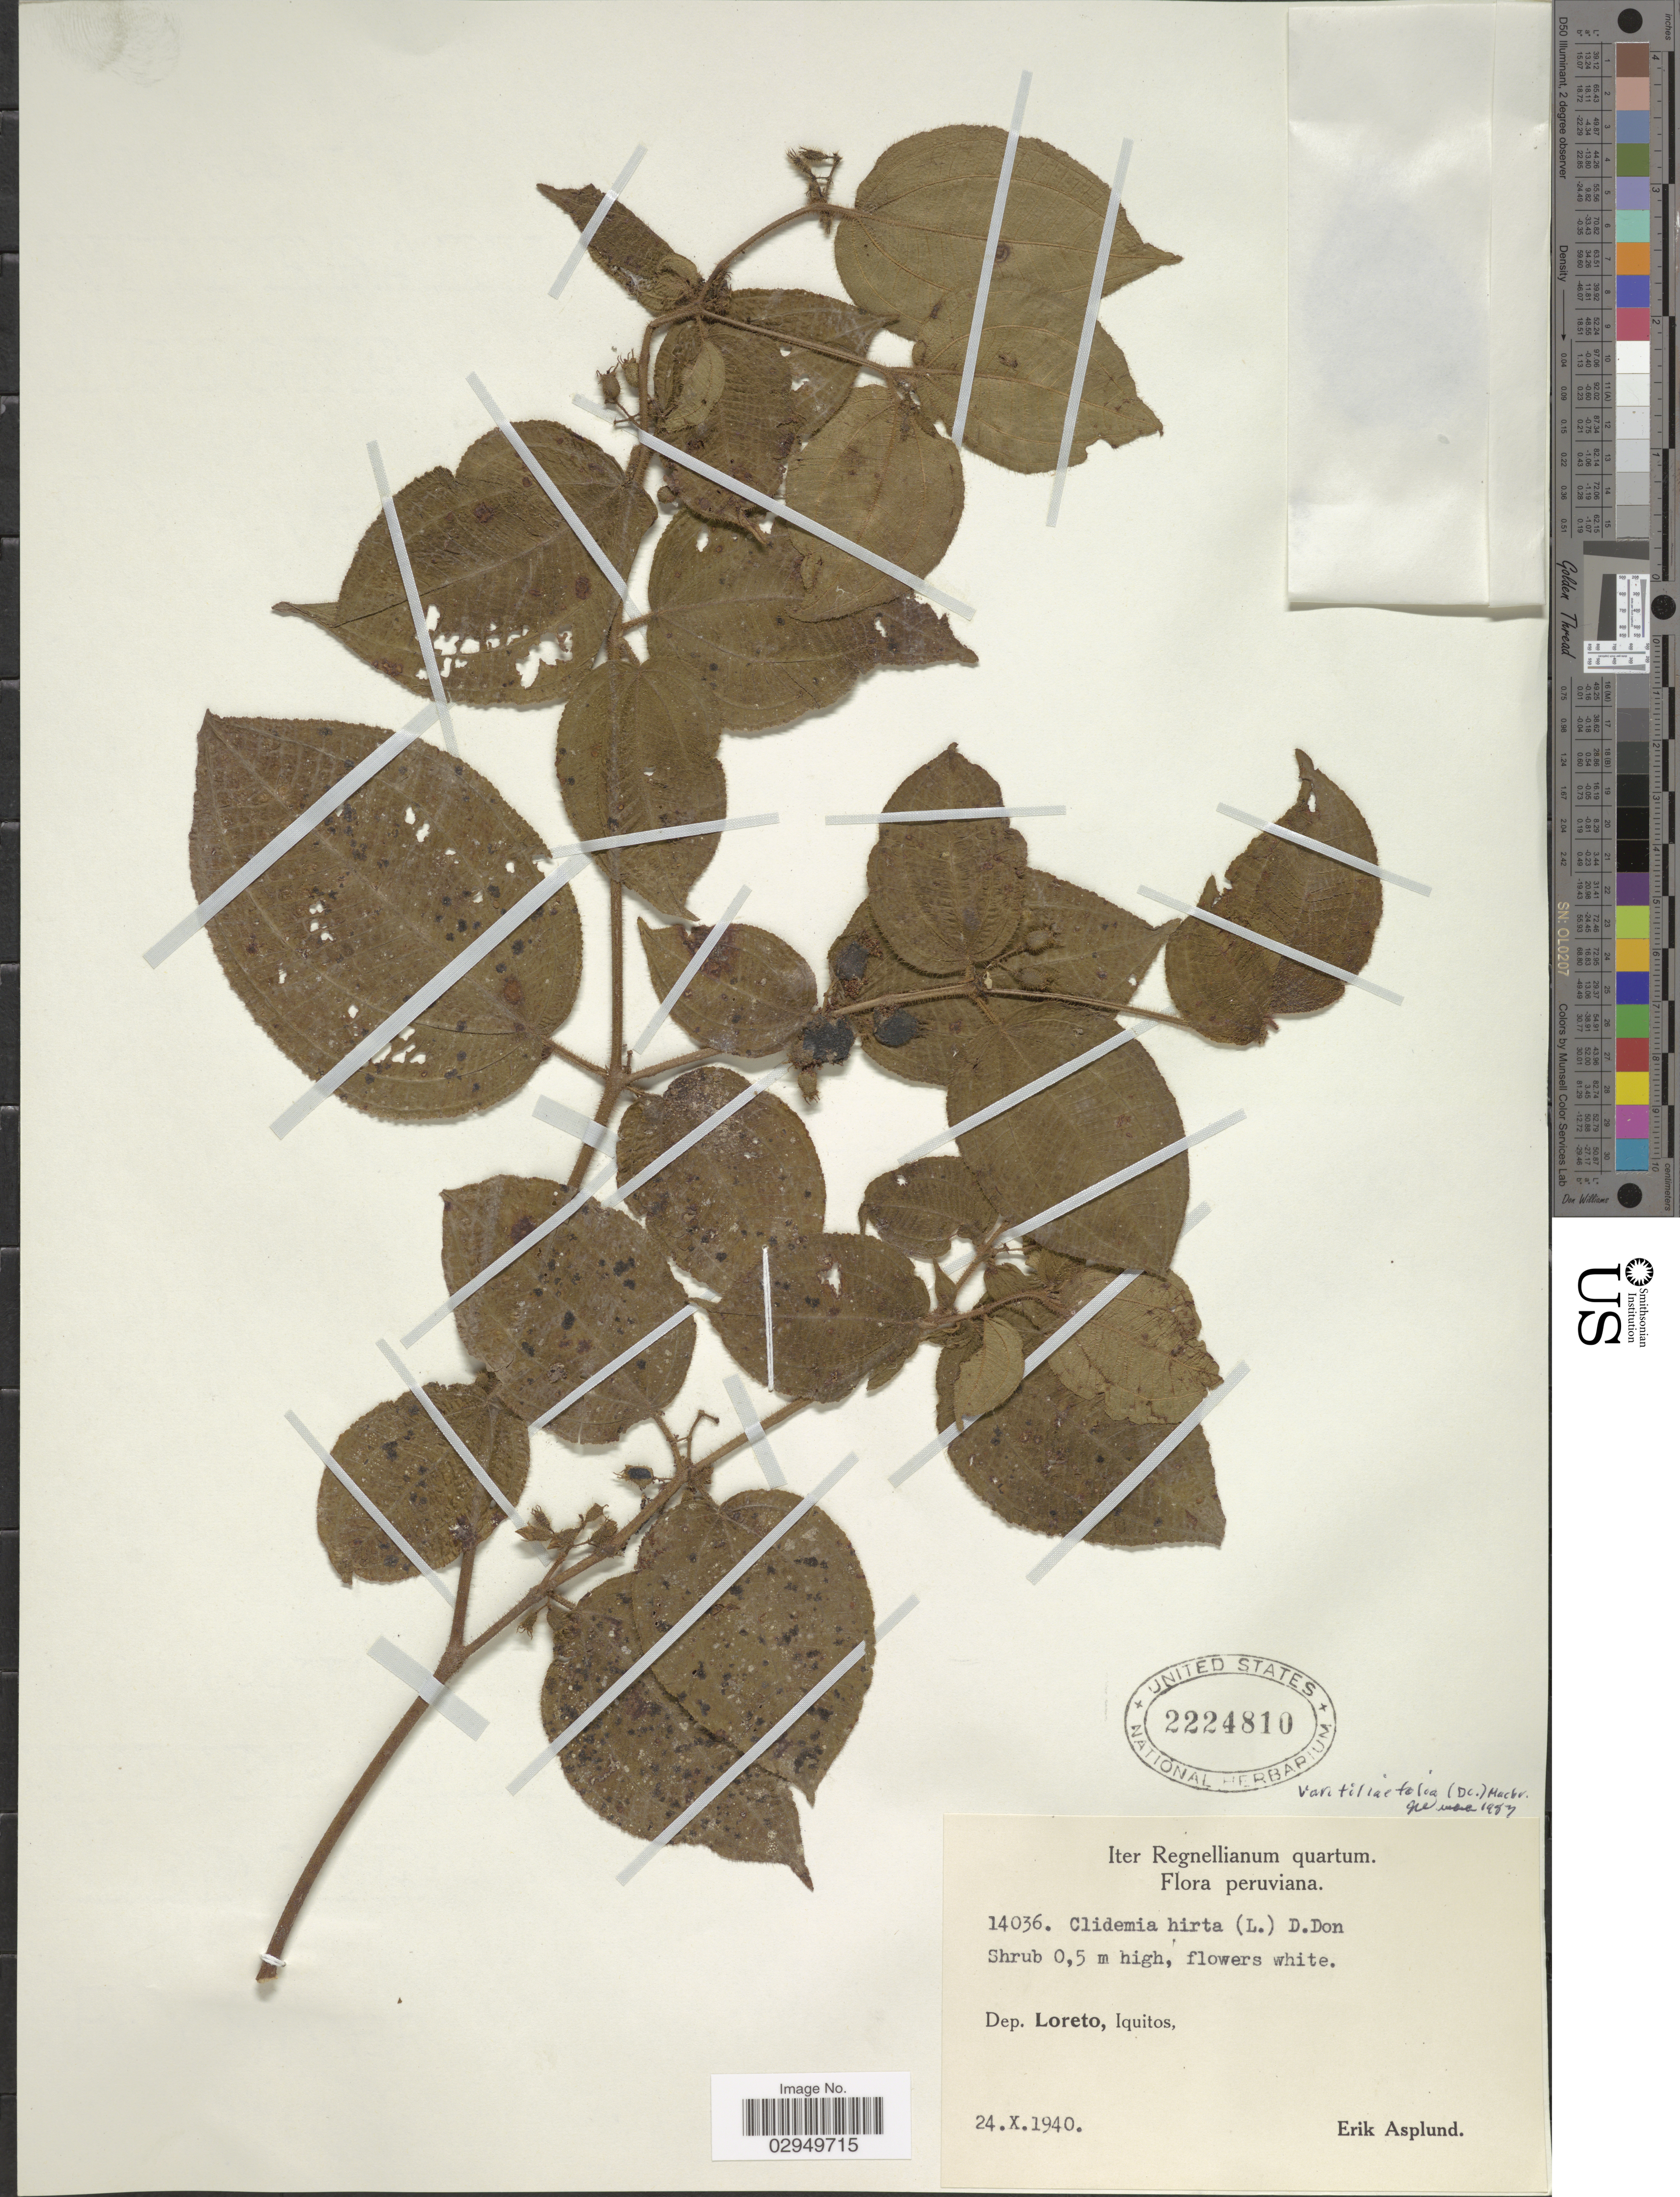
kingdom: Plantae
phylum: Tracheophyta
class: Magnoliopsida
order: Myrtales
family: Melastomataceae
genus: Clidemia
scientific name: Clidemia hirta var. tiliifolia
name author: (DC.) J.F. Macbr.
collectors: E. Asplund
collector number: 14036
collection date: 1940-10-24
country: Peru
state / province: Loreto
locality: Dep. Loreto, Iquitos.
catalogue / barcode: US 2224810